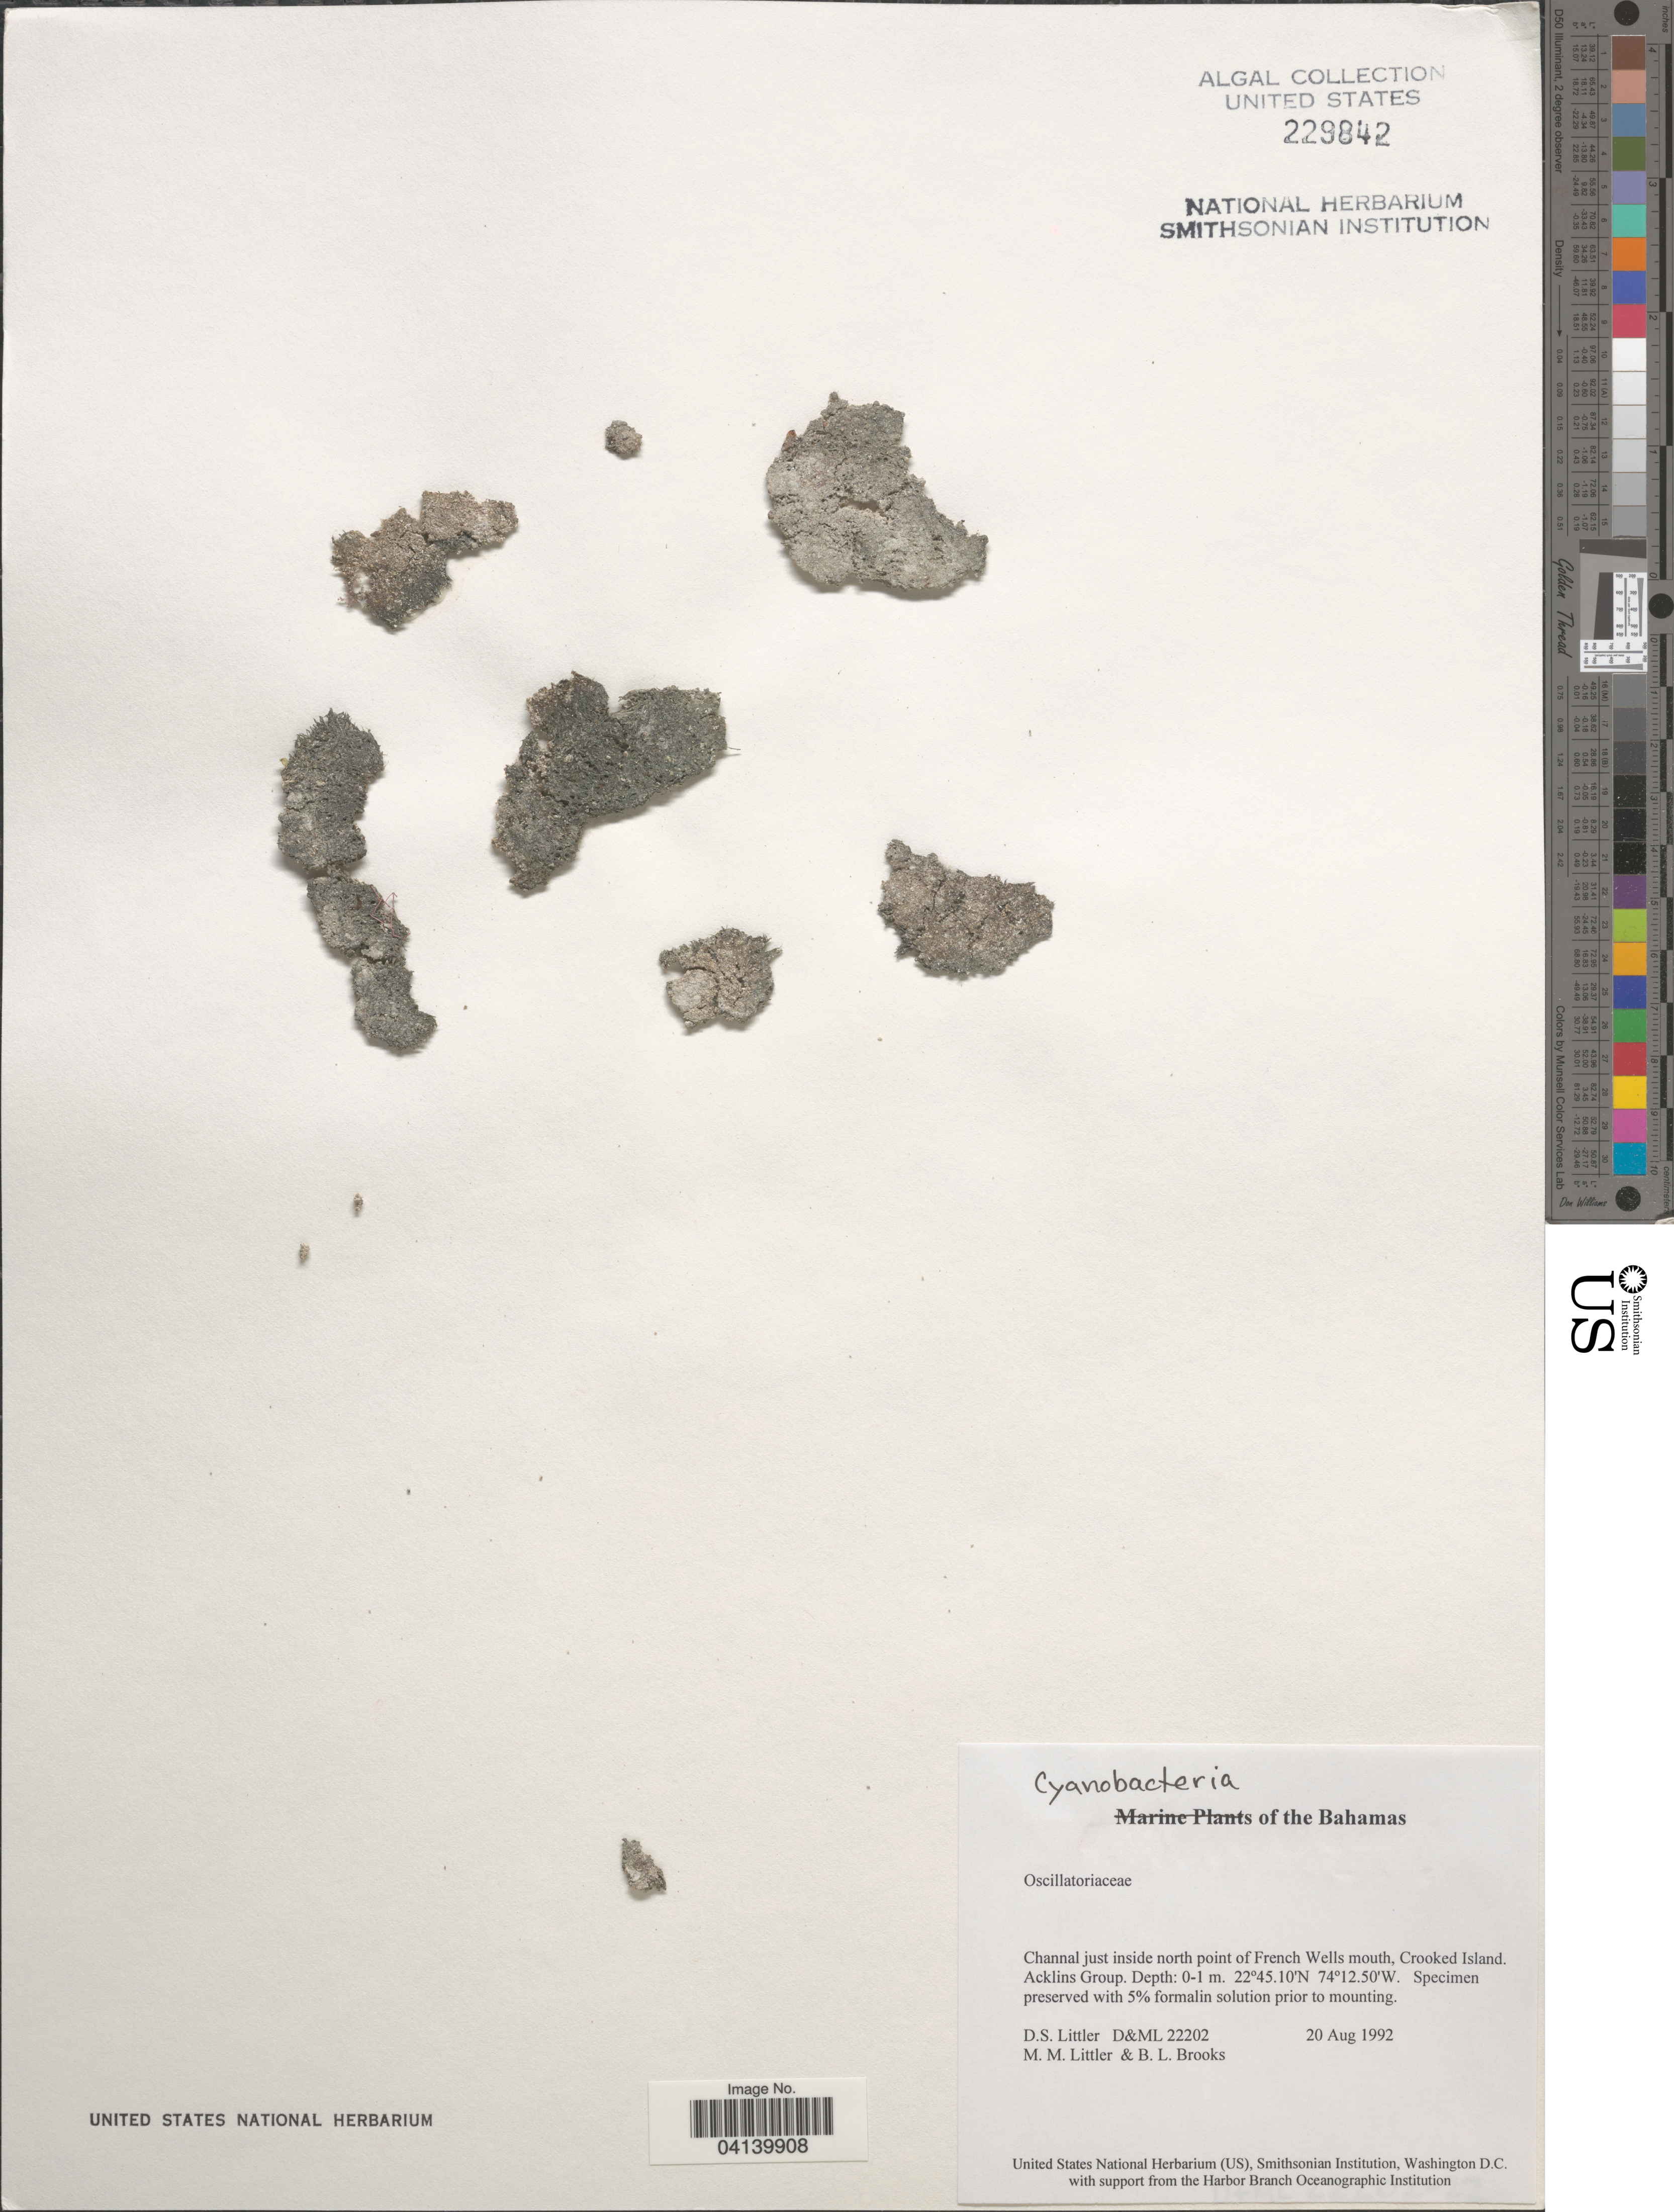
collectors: D. S. Littler & B. Brooks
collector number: D&ML 22202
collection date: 1992-08-20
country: Bahamas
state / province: Acklins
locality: Channal just inside north point of French Wells mouth, Crooked Island. Acklins Group.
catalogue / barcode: US 229842